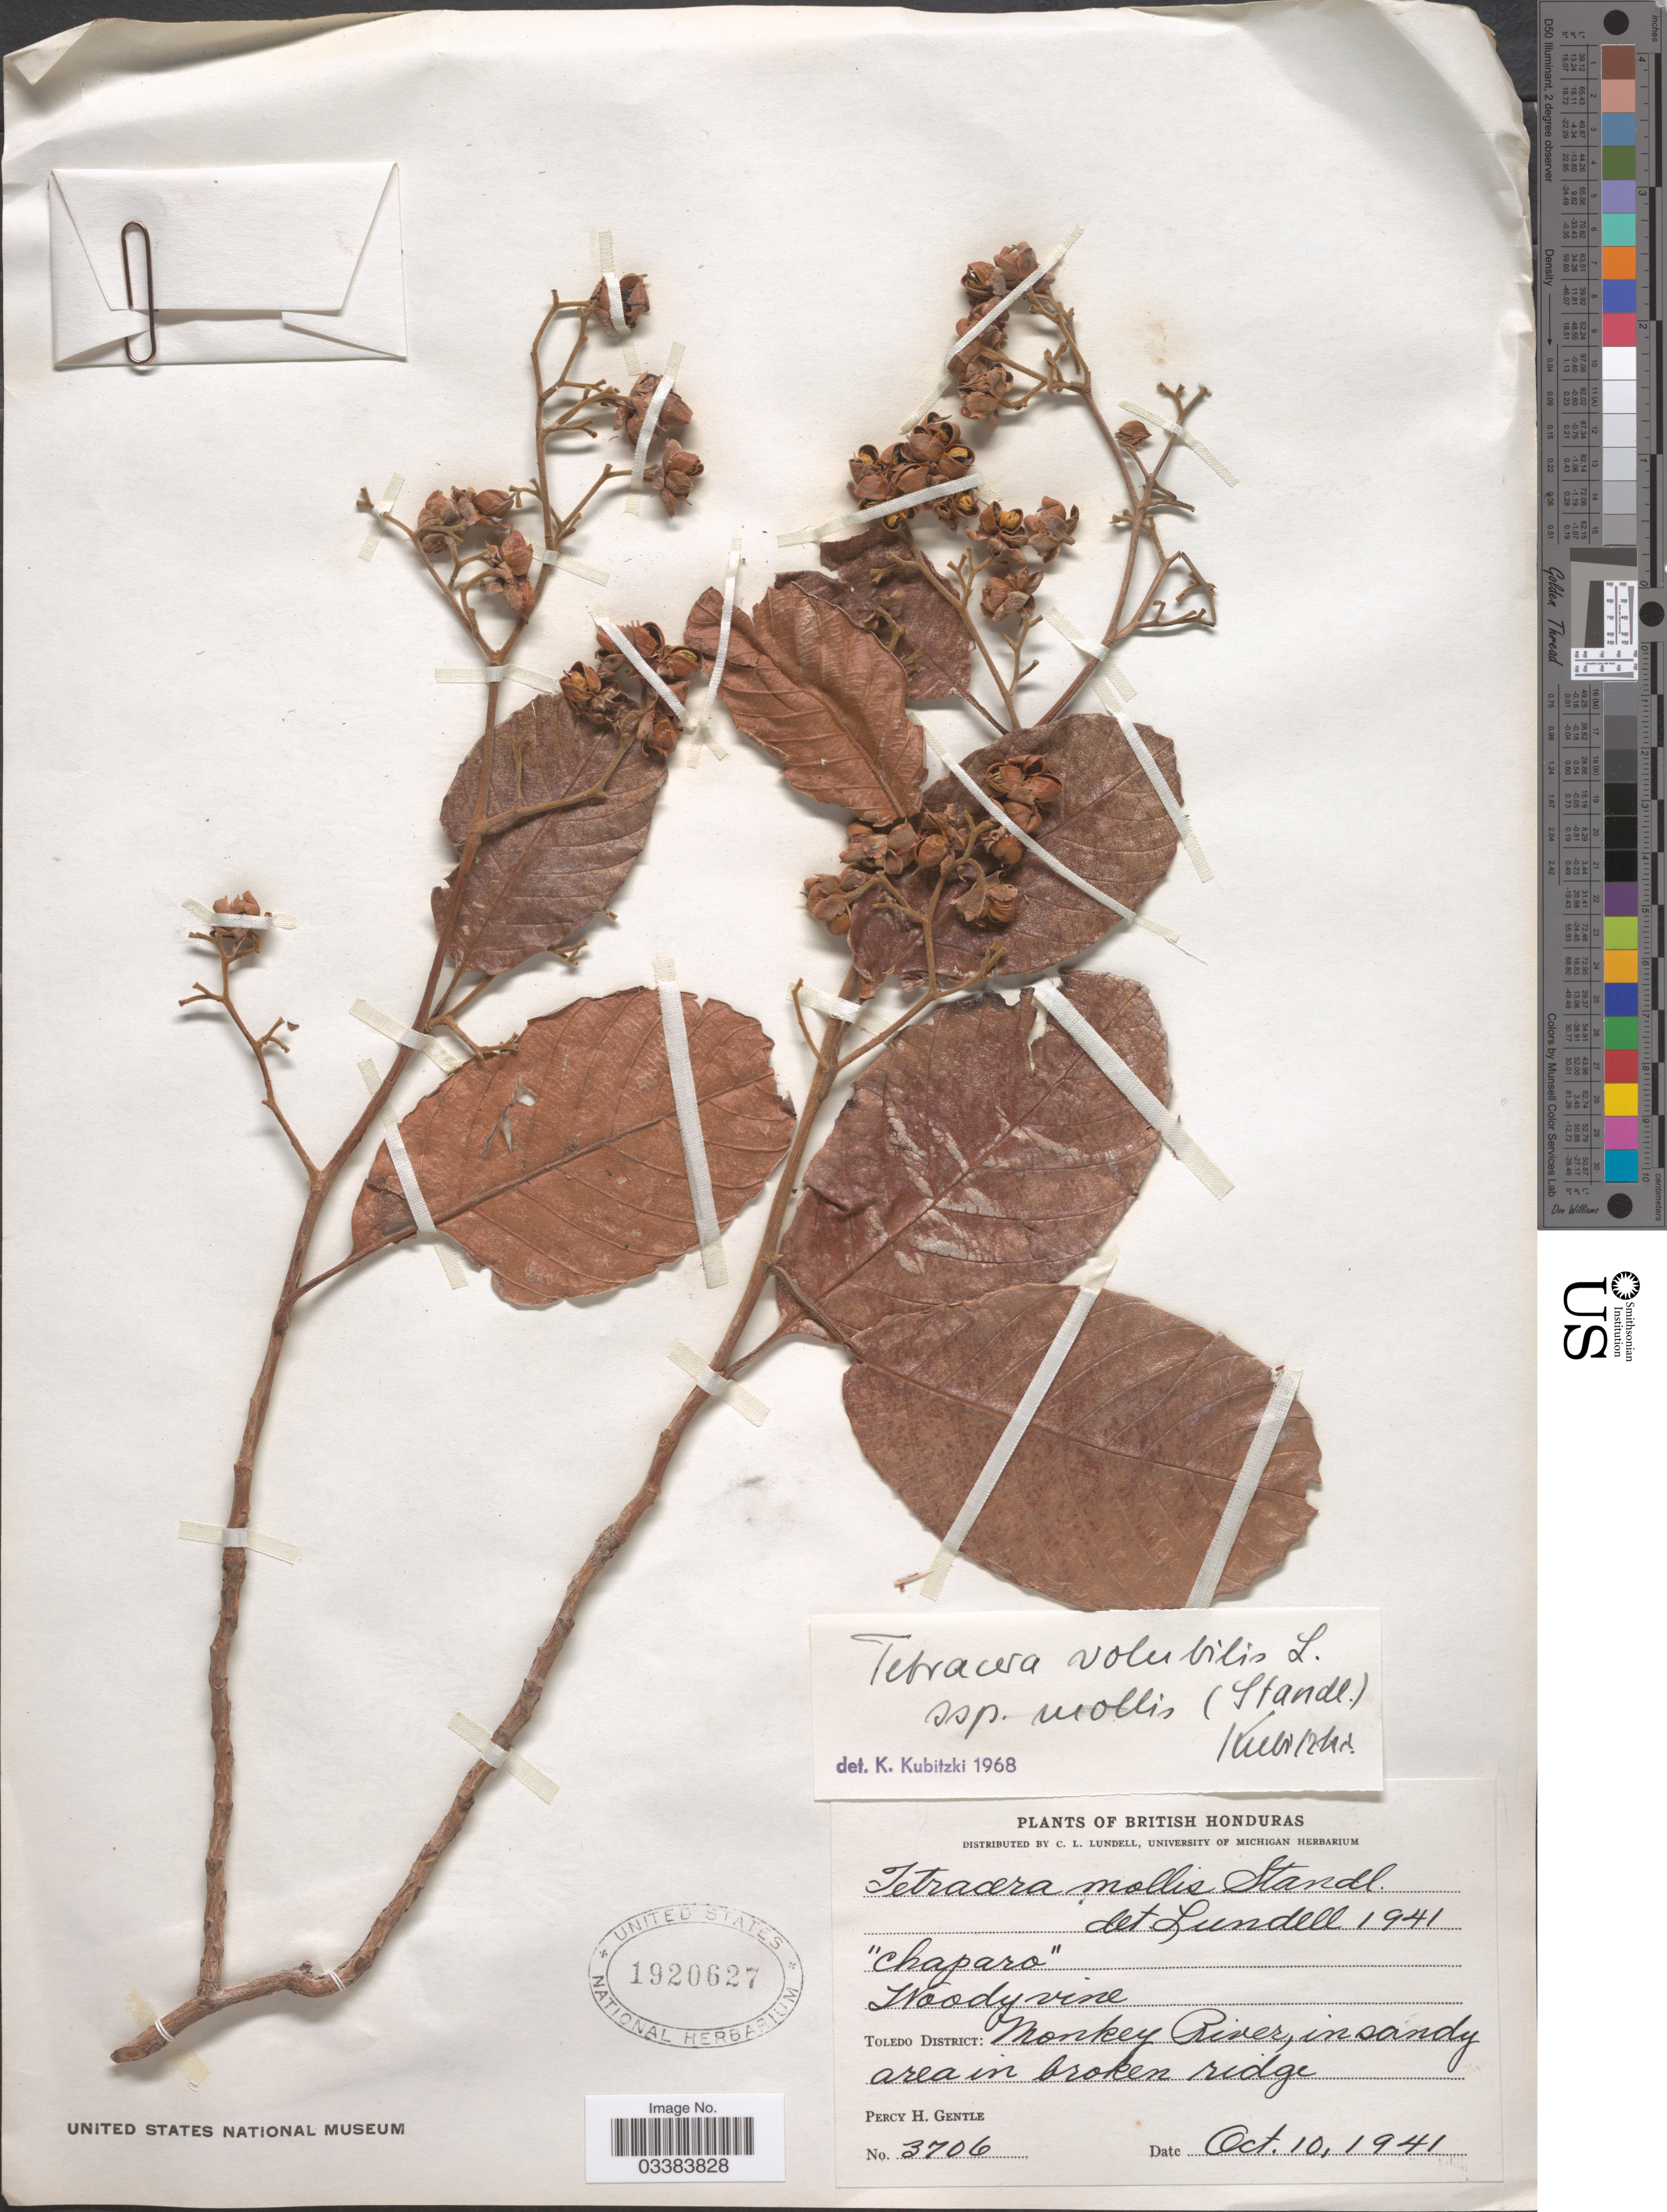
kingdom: Plantae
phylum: Tracheophyta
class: Magnoliopsida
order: Dilleniales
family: Dilleniaceae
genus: Tetracera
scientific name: Tetracera volubilis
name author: L.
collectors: P. H. Gentle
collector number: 3706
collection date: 1941-10-10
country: Belize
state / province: Toledo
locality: British Honduras. Toledo District: Monkey River.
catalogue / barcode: US 1920627